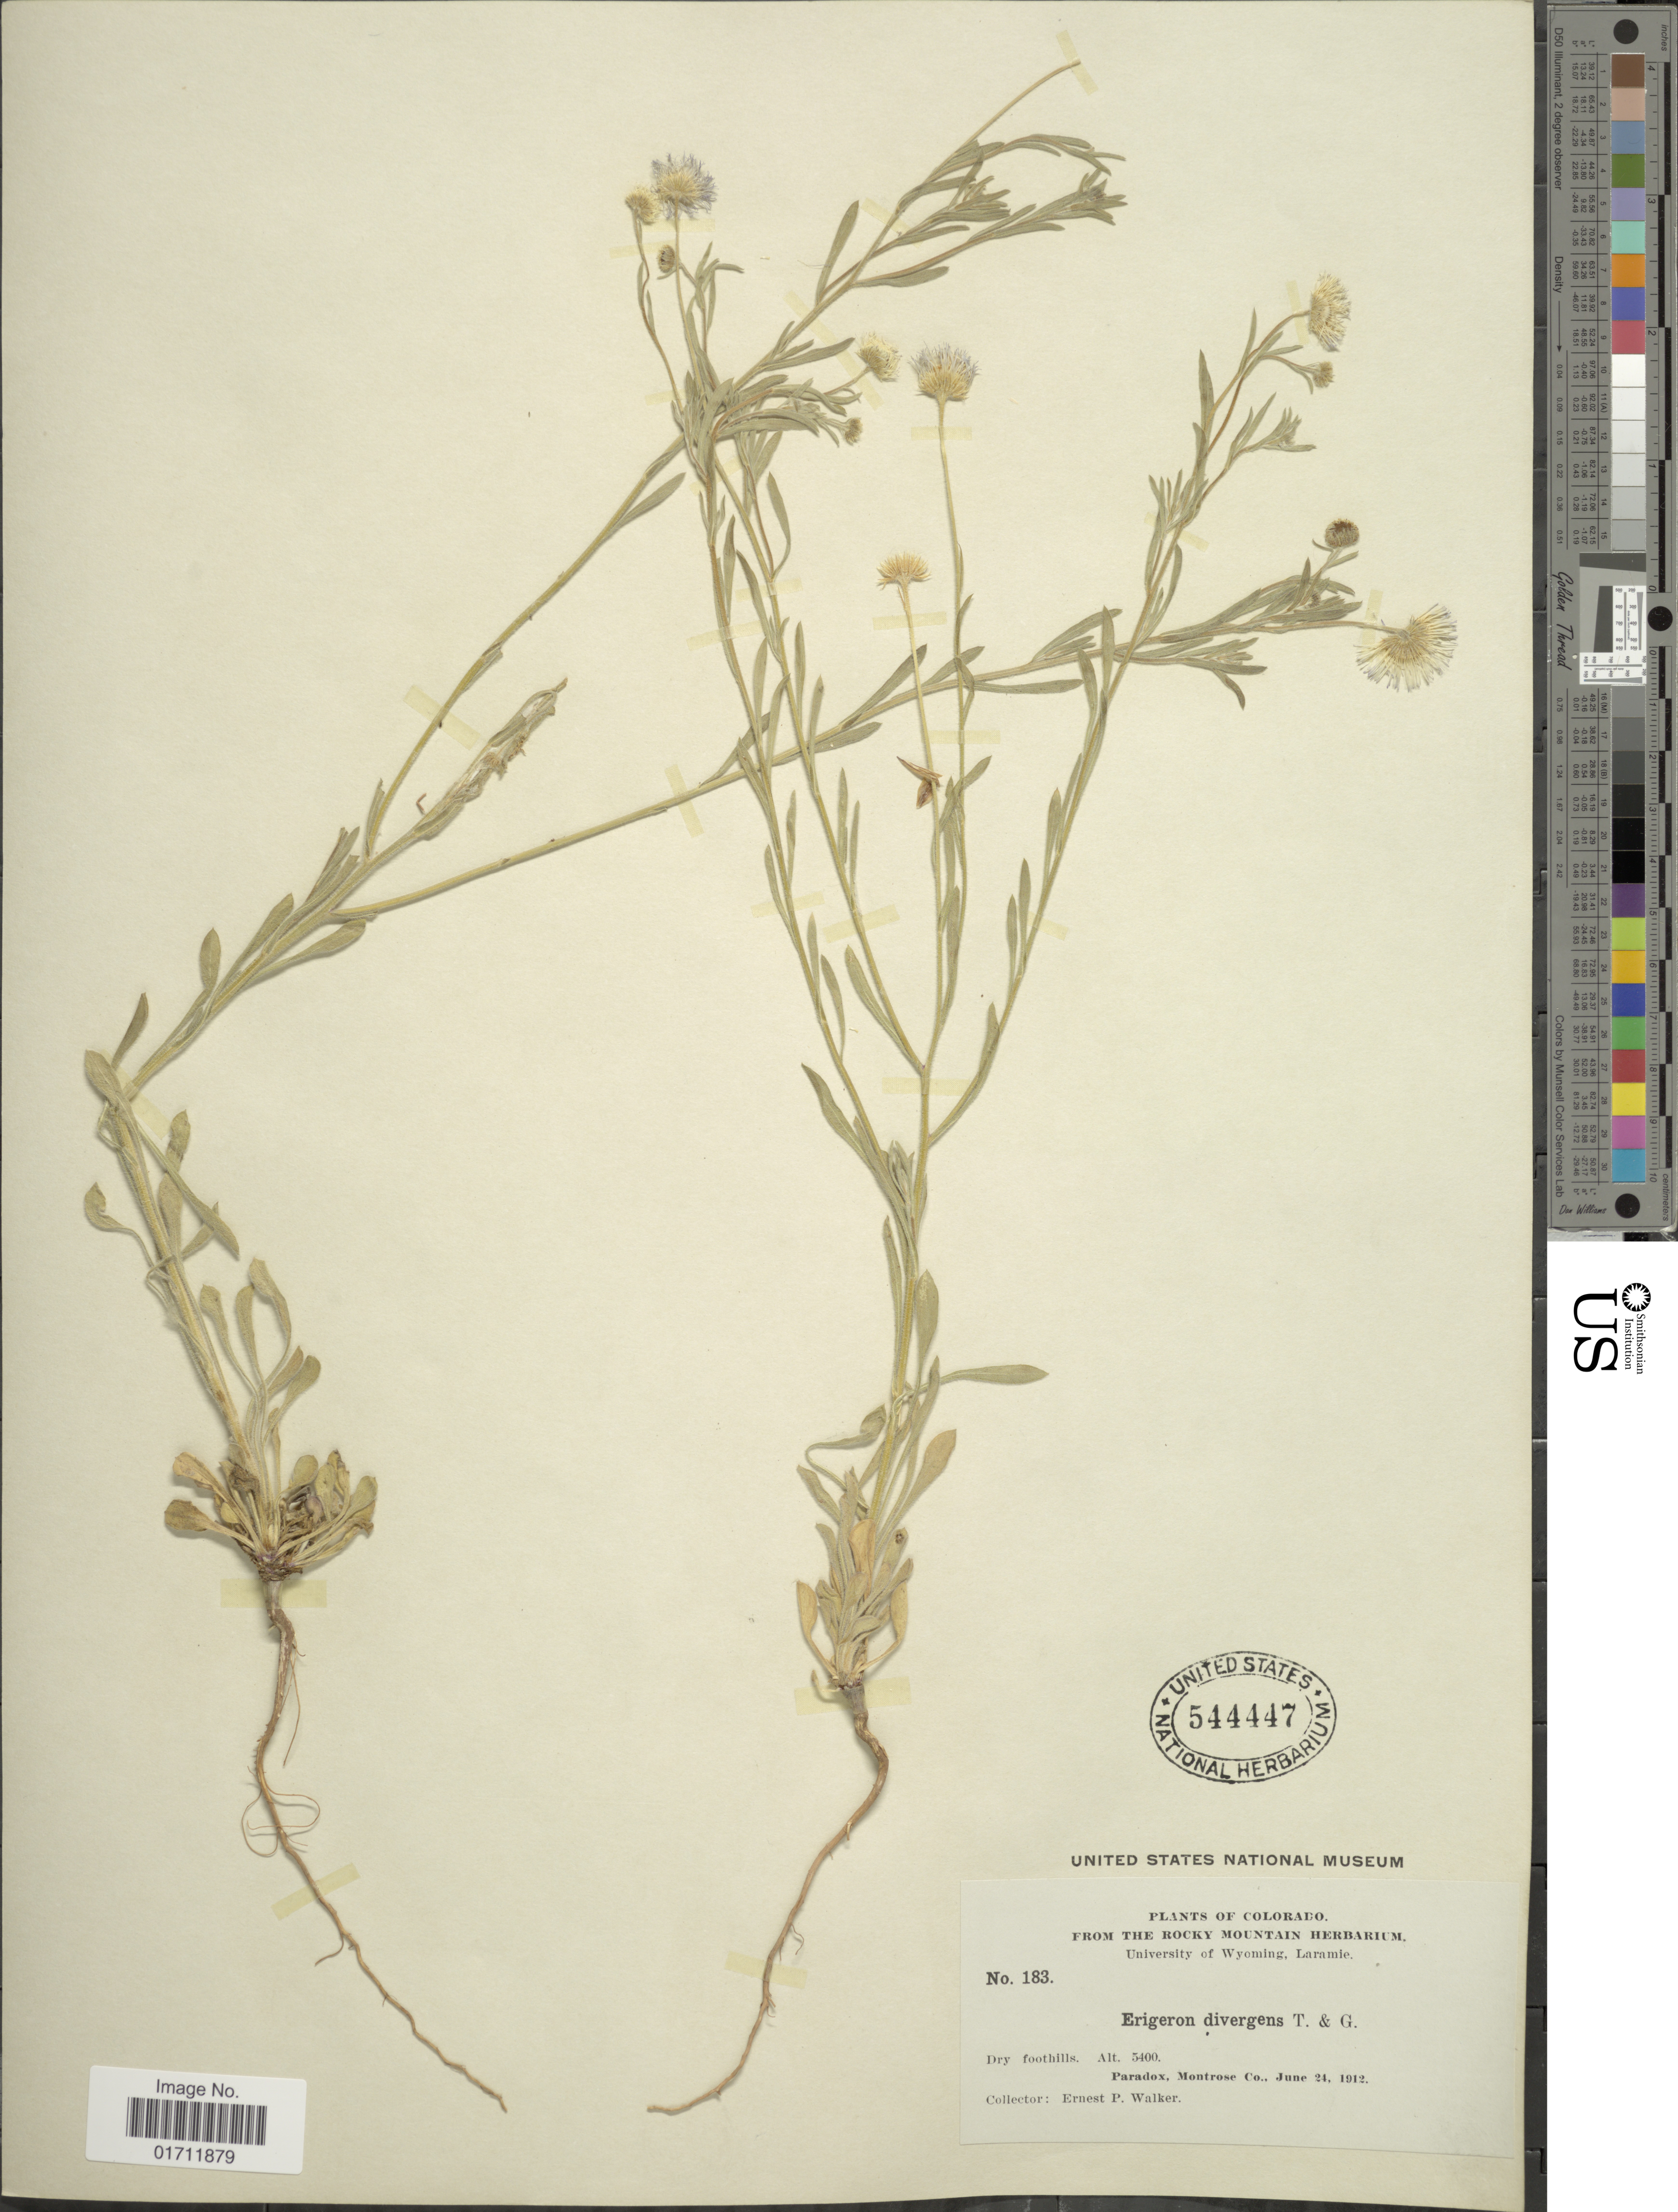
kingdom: Plantae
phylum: Tracheophyta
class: Magnoliopsida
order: Asterales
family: Asteraceae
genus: Erigeron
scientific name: Erigeron divergens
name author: Torr. & A. Gray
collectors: E. P. Walker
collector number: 183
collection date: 1912-06-24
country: United States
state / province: Colorado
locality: Dry foothills, Paradox, Montrose Co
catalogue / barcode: US 544447